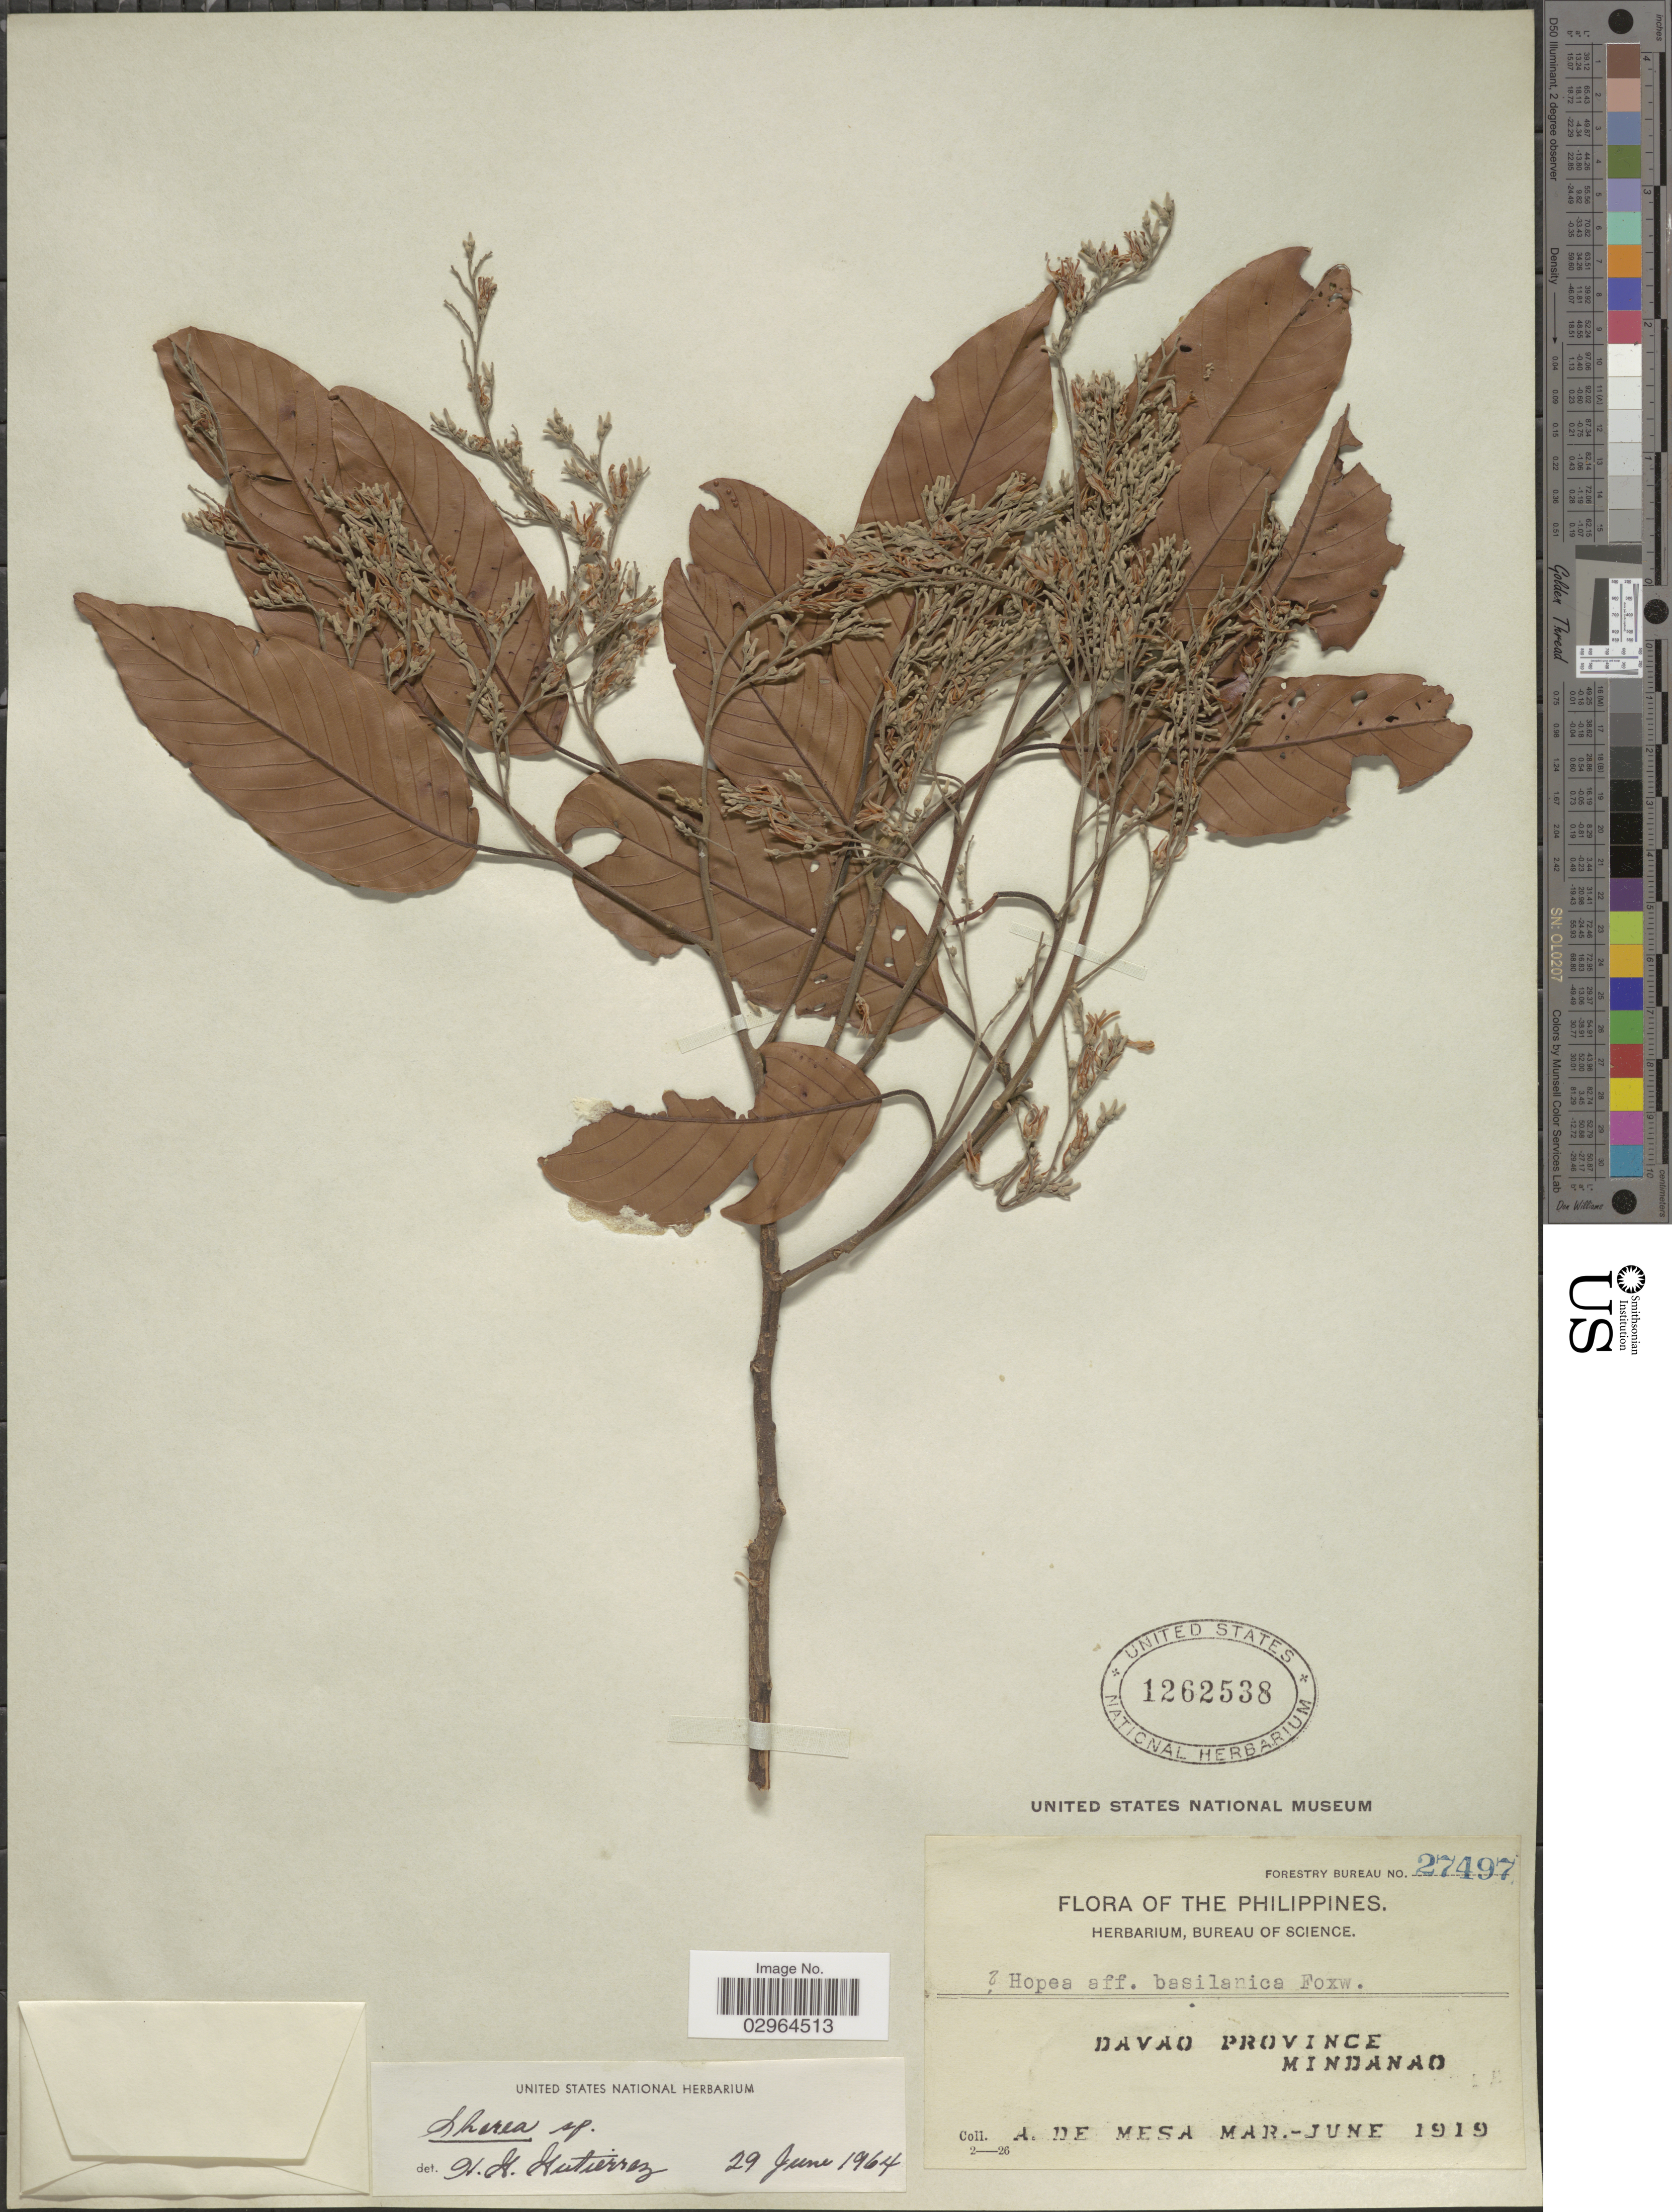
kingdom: Plantae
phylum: Tracheophyta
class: Magnoliopsida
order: Malvales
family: Dipterocarpaceae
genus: Shorea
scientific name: Shorea guiso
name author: (Blanco) Blume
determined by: Ashton, P. S.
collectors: A. De Mesa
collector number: Forestry Bureau 27497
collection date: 1919-03/1919-06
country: Philippines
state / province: Davao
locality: Davao Province Mindanao.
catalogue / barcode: US 1262538